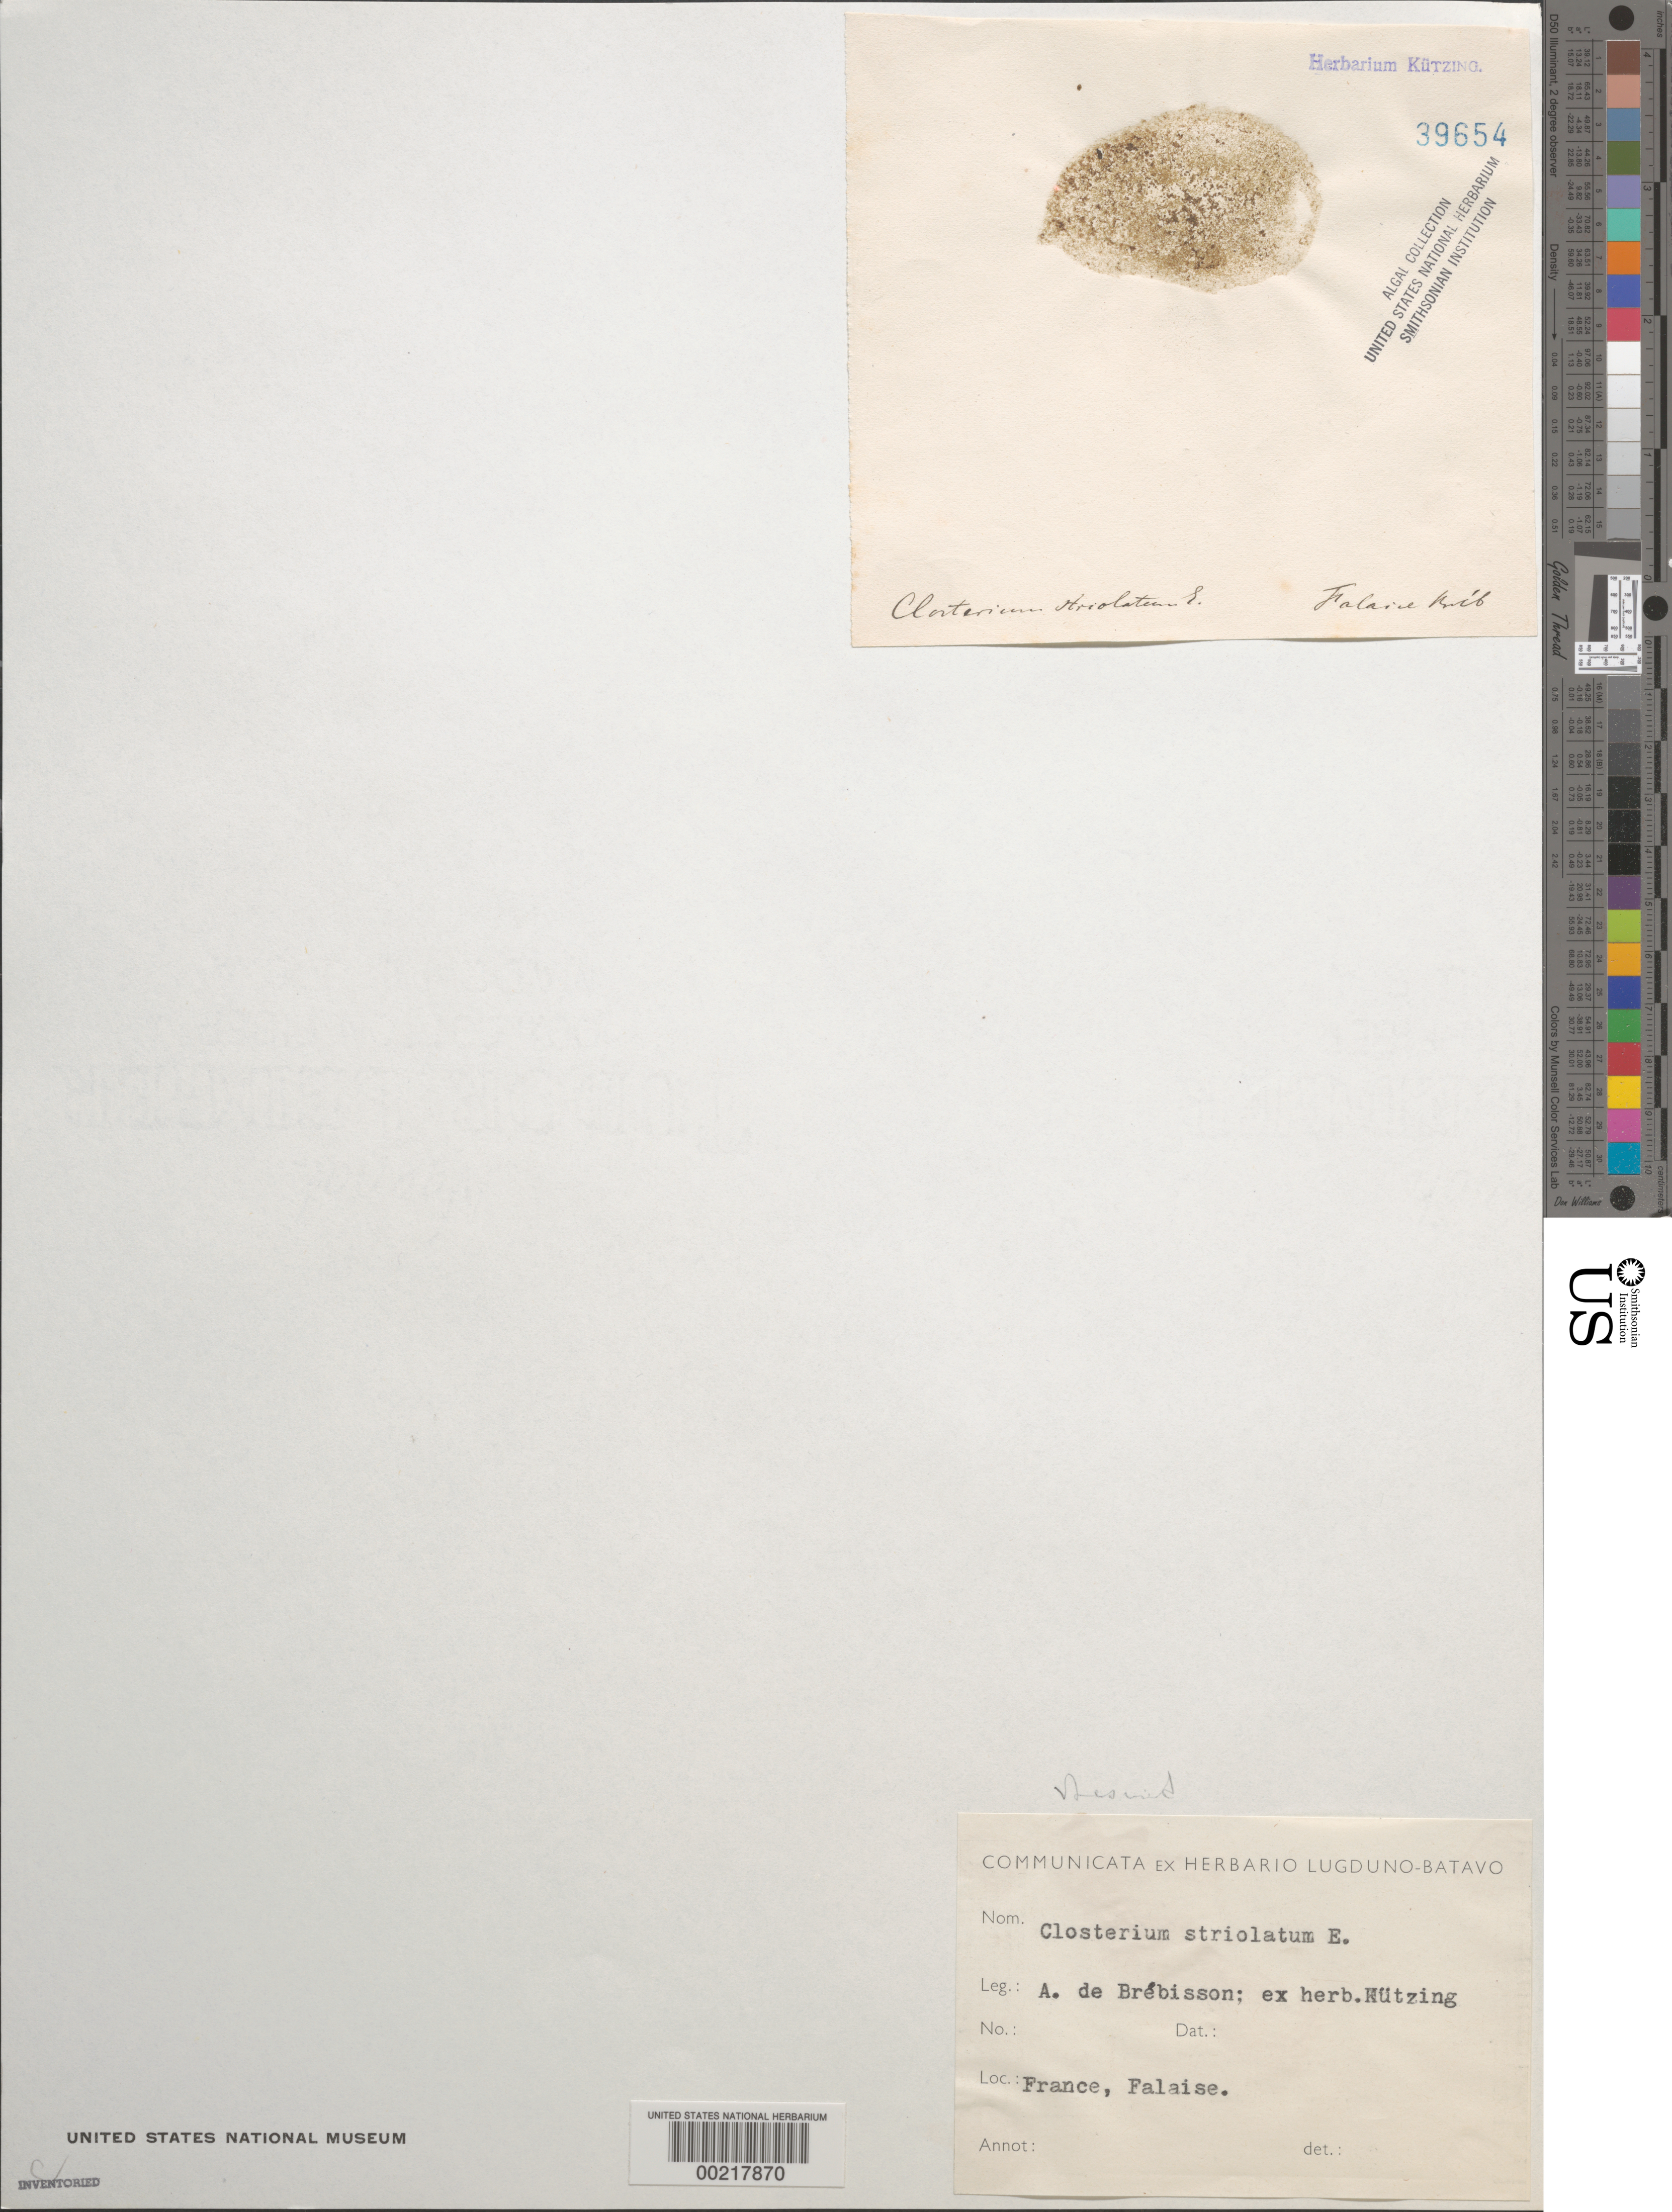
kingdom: Plantae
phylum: Charophyta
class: Zygnematophyceae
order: Zygnematales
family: Closteriaceae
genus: Closterium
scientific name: Closterium striolatum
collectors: L. A. de Brébisson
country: France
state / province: Normandie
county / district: Calvados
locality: Falaise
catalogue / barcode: US 39654